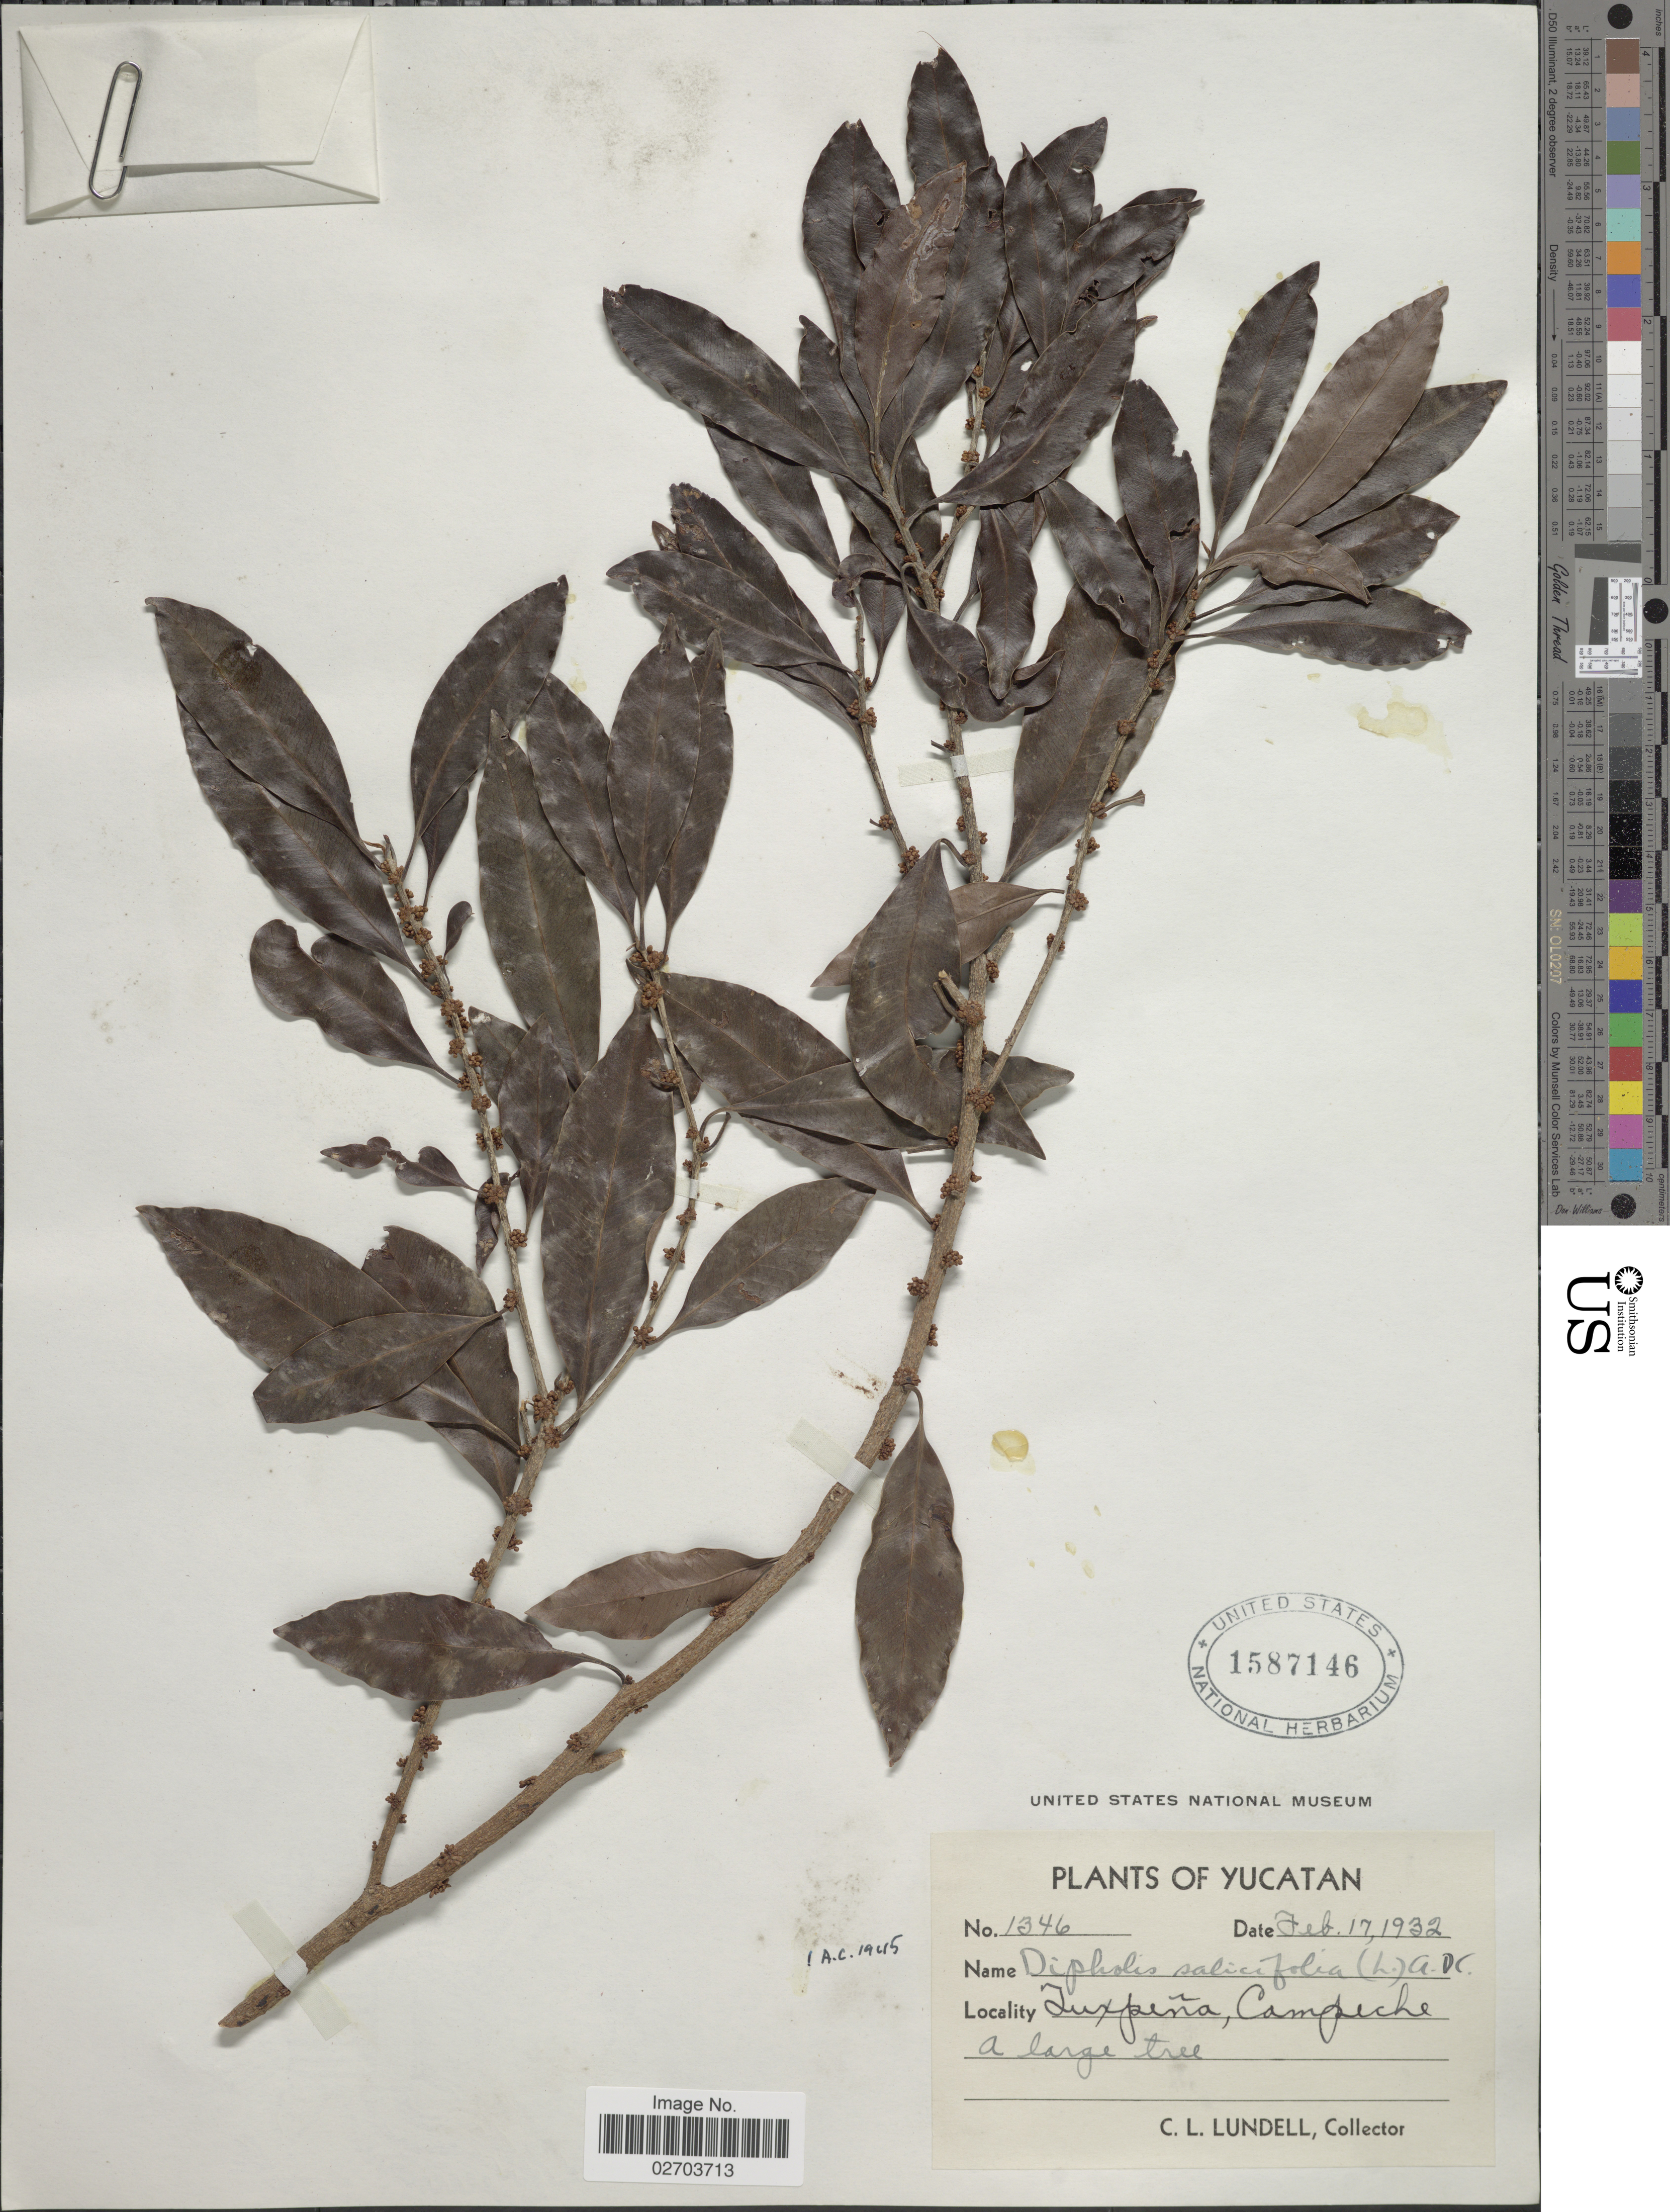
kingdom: Plantae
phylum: Tracheophyta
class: Magnoliopsida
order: Ericales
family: Sapotaceae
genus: Sideroxylon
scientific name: Sideroxylon salicifolium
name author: (L.) Lam.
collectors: C. L. Lundell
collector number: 1346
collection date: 1932-02-17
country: Mexico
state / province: Campeche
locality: Juxpena, Campeche, Yucatan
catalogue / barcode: US 1587146